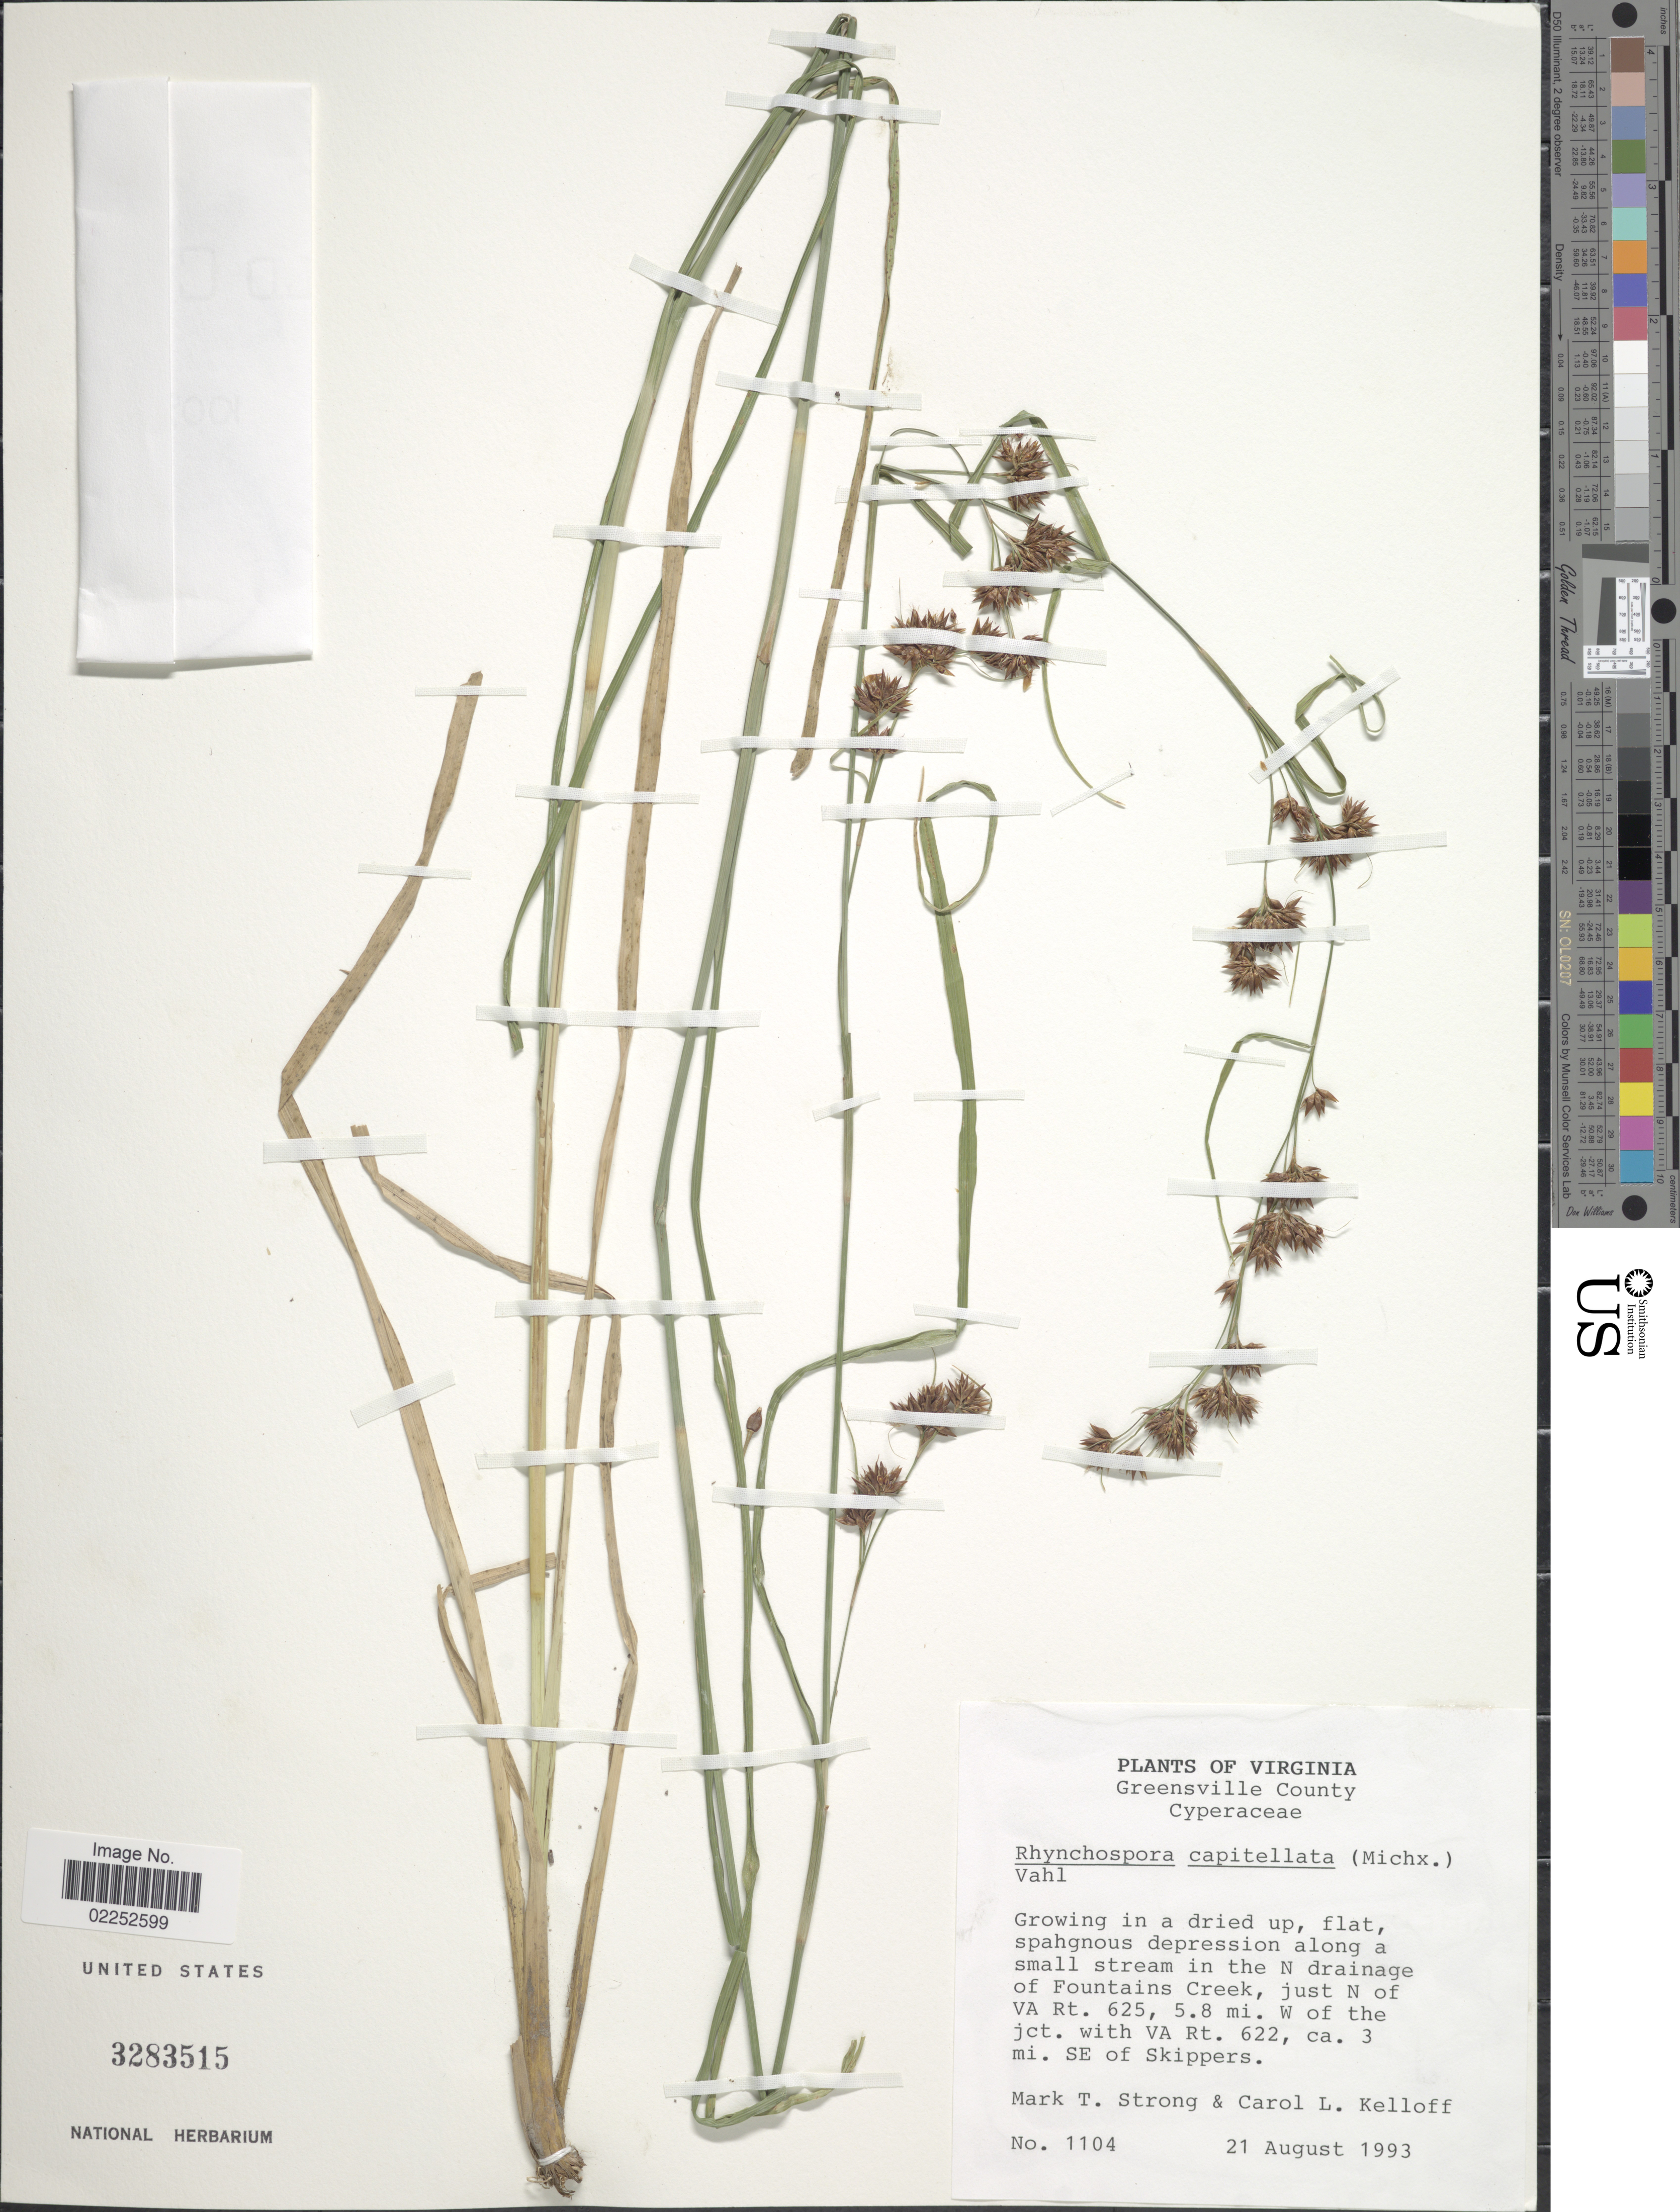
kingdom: Plantae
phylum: Tracheophyta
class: Liliopsida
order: Poales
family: Cyperaceae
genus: Rhynchospora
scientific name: Rhynchospora capitellata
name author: (Michx.) Vahl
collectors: M. T. Strong & C. L. Kelloff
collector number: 1104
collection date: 1993-08-21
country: United States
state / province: Virginia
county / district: Greensville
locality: Greensville County, Growing in a dried up, flat spahgnous depression along a small stream in the N drainage of Fountains Creek, just N of VA Rt. 625, 5.8 mi W of the jct. with VA Rt 622, ca 3 mi SE of Skippers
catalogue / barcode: US 3283515